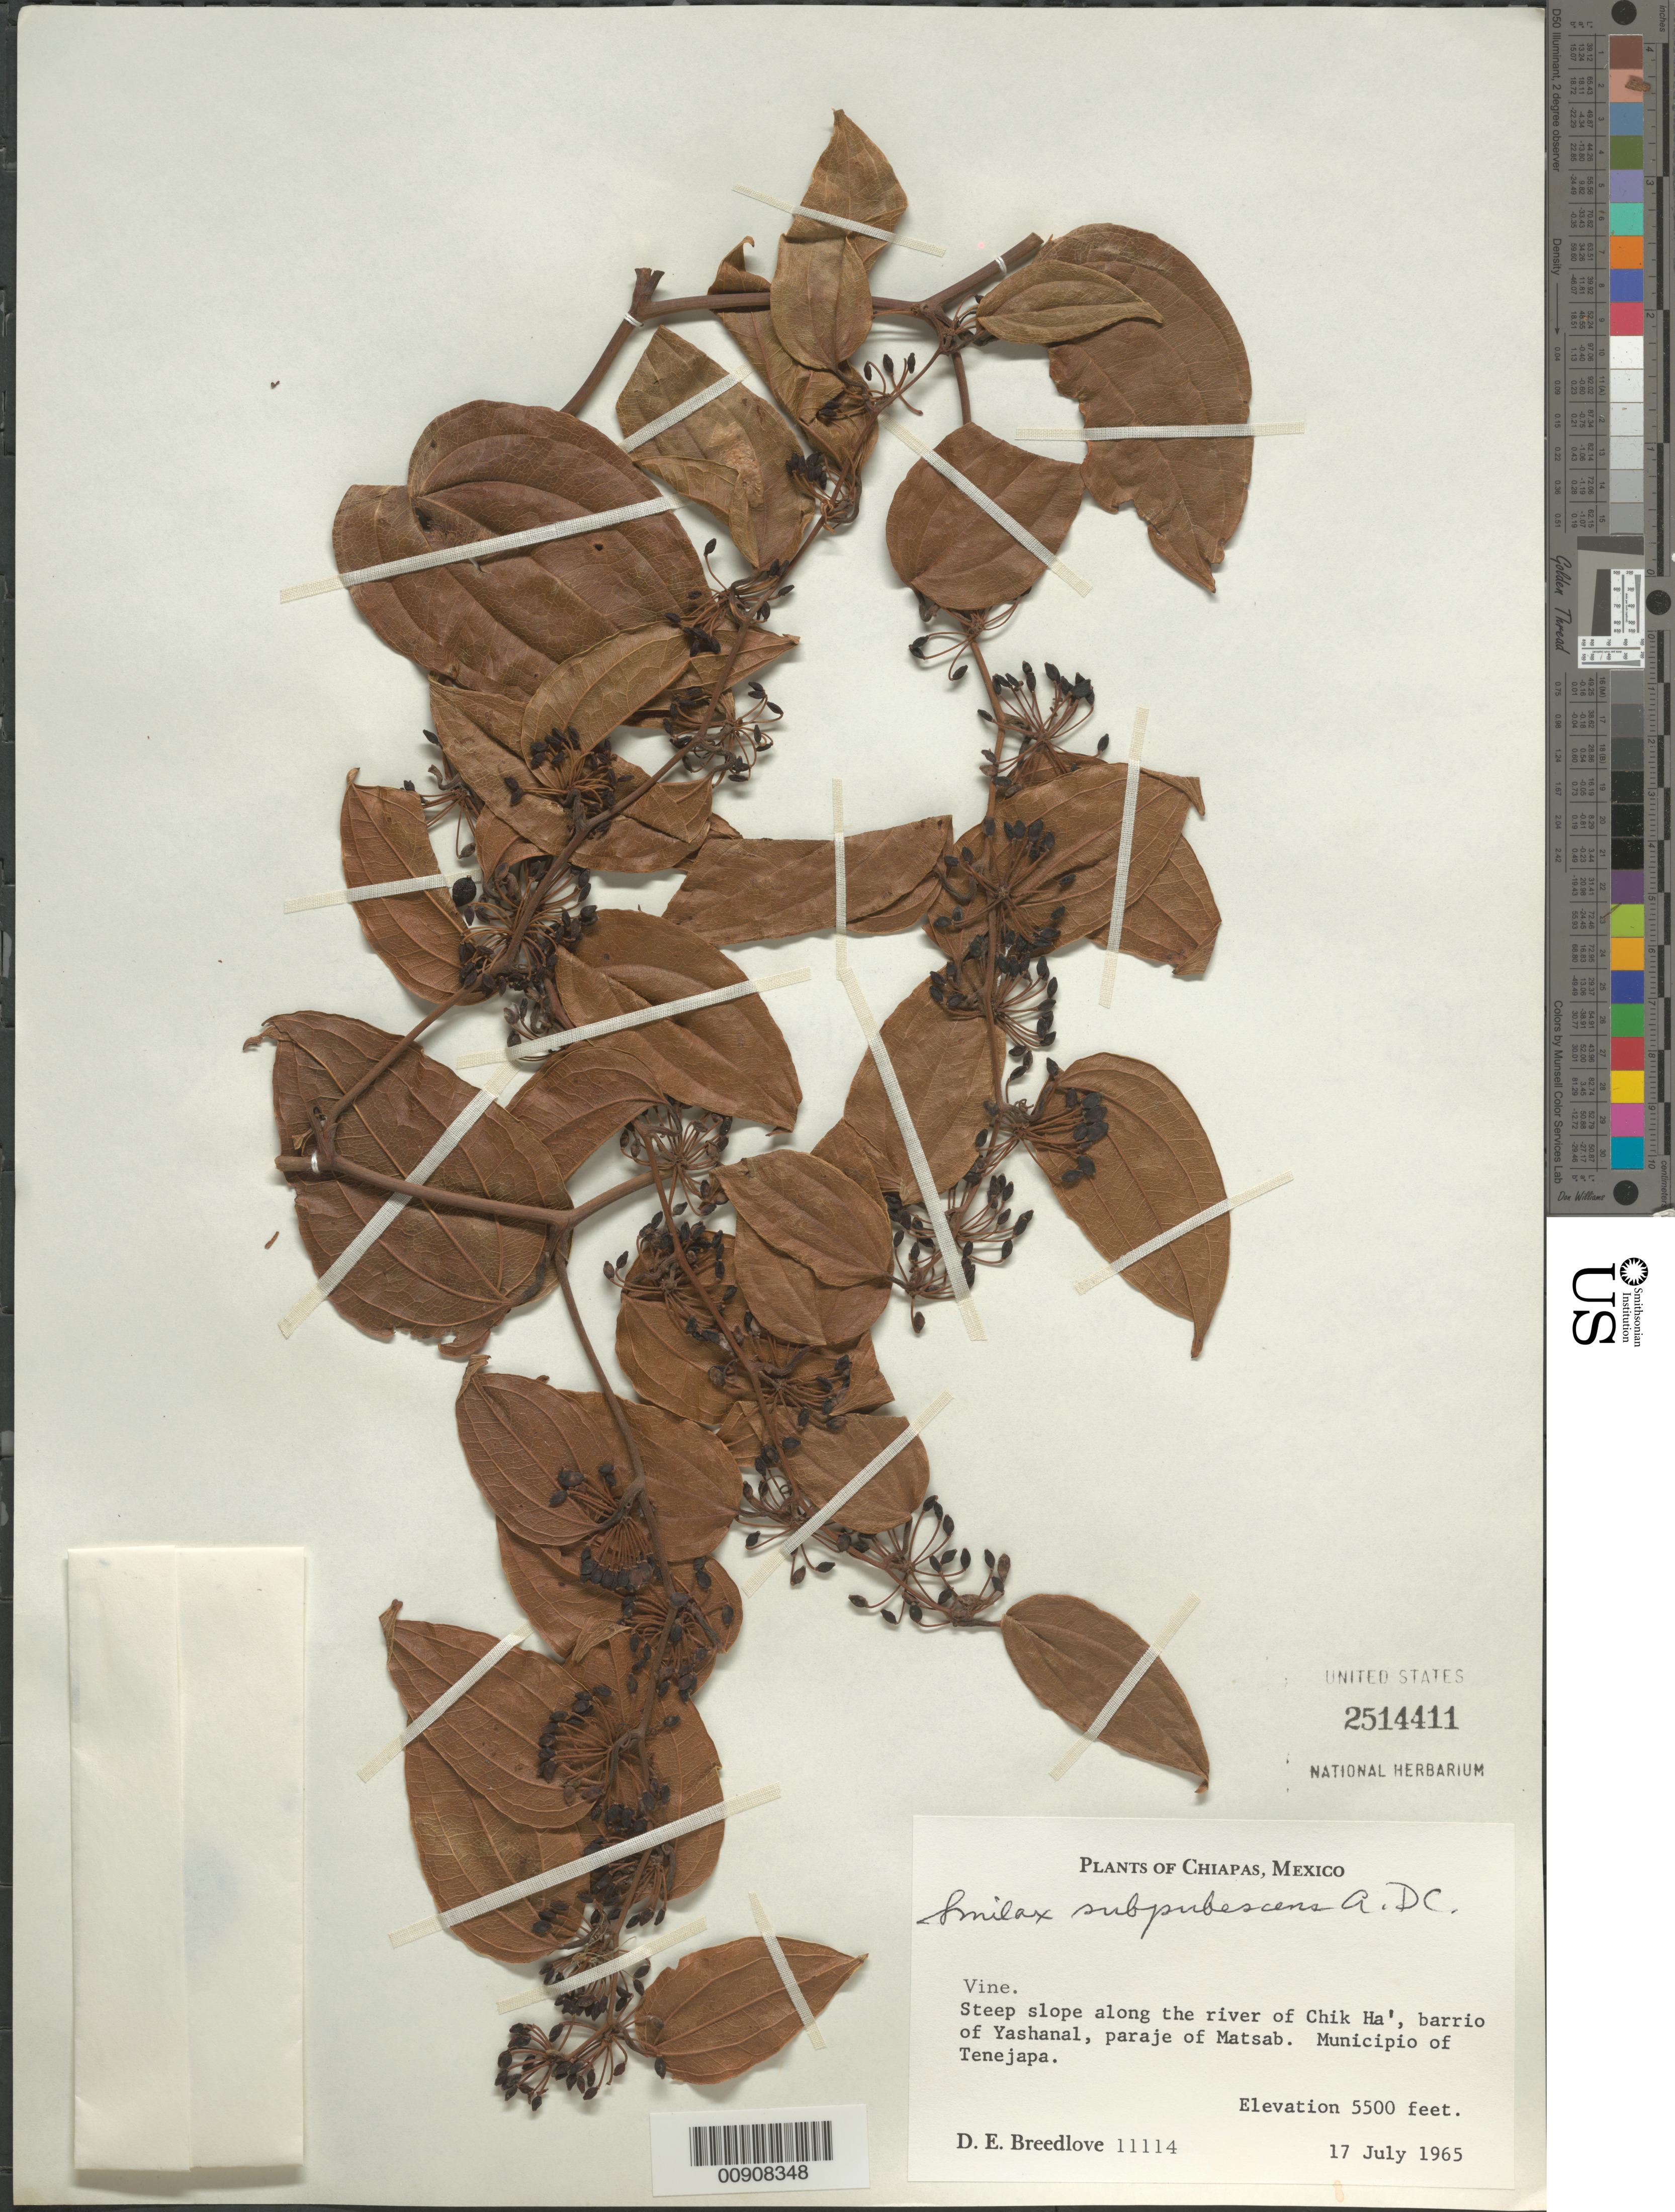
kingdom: Plantae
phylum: Tracheophyta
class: Liliopsida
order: Liliales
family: Smilacaceae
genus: Smilax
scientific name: Smilax subpubescens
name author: A. DC.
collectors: D. E. Breedlove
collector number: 11114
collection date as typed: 17 Jul 1965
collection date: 1965-07-17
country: Mexico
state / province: Chiapas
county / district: Tenejapa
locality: Along the river of Chik Ha', barrio of Yashanal, paraje of Matsab. Municipio of Tenejapa, Chiapas.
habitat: Steep slope along the river.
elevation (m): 1676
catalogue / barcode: US 2514411